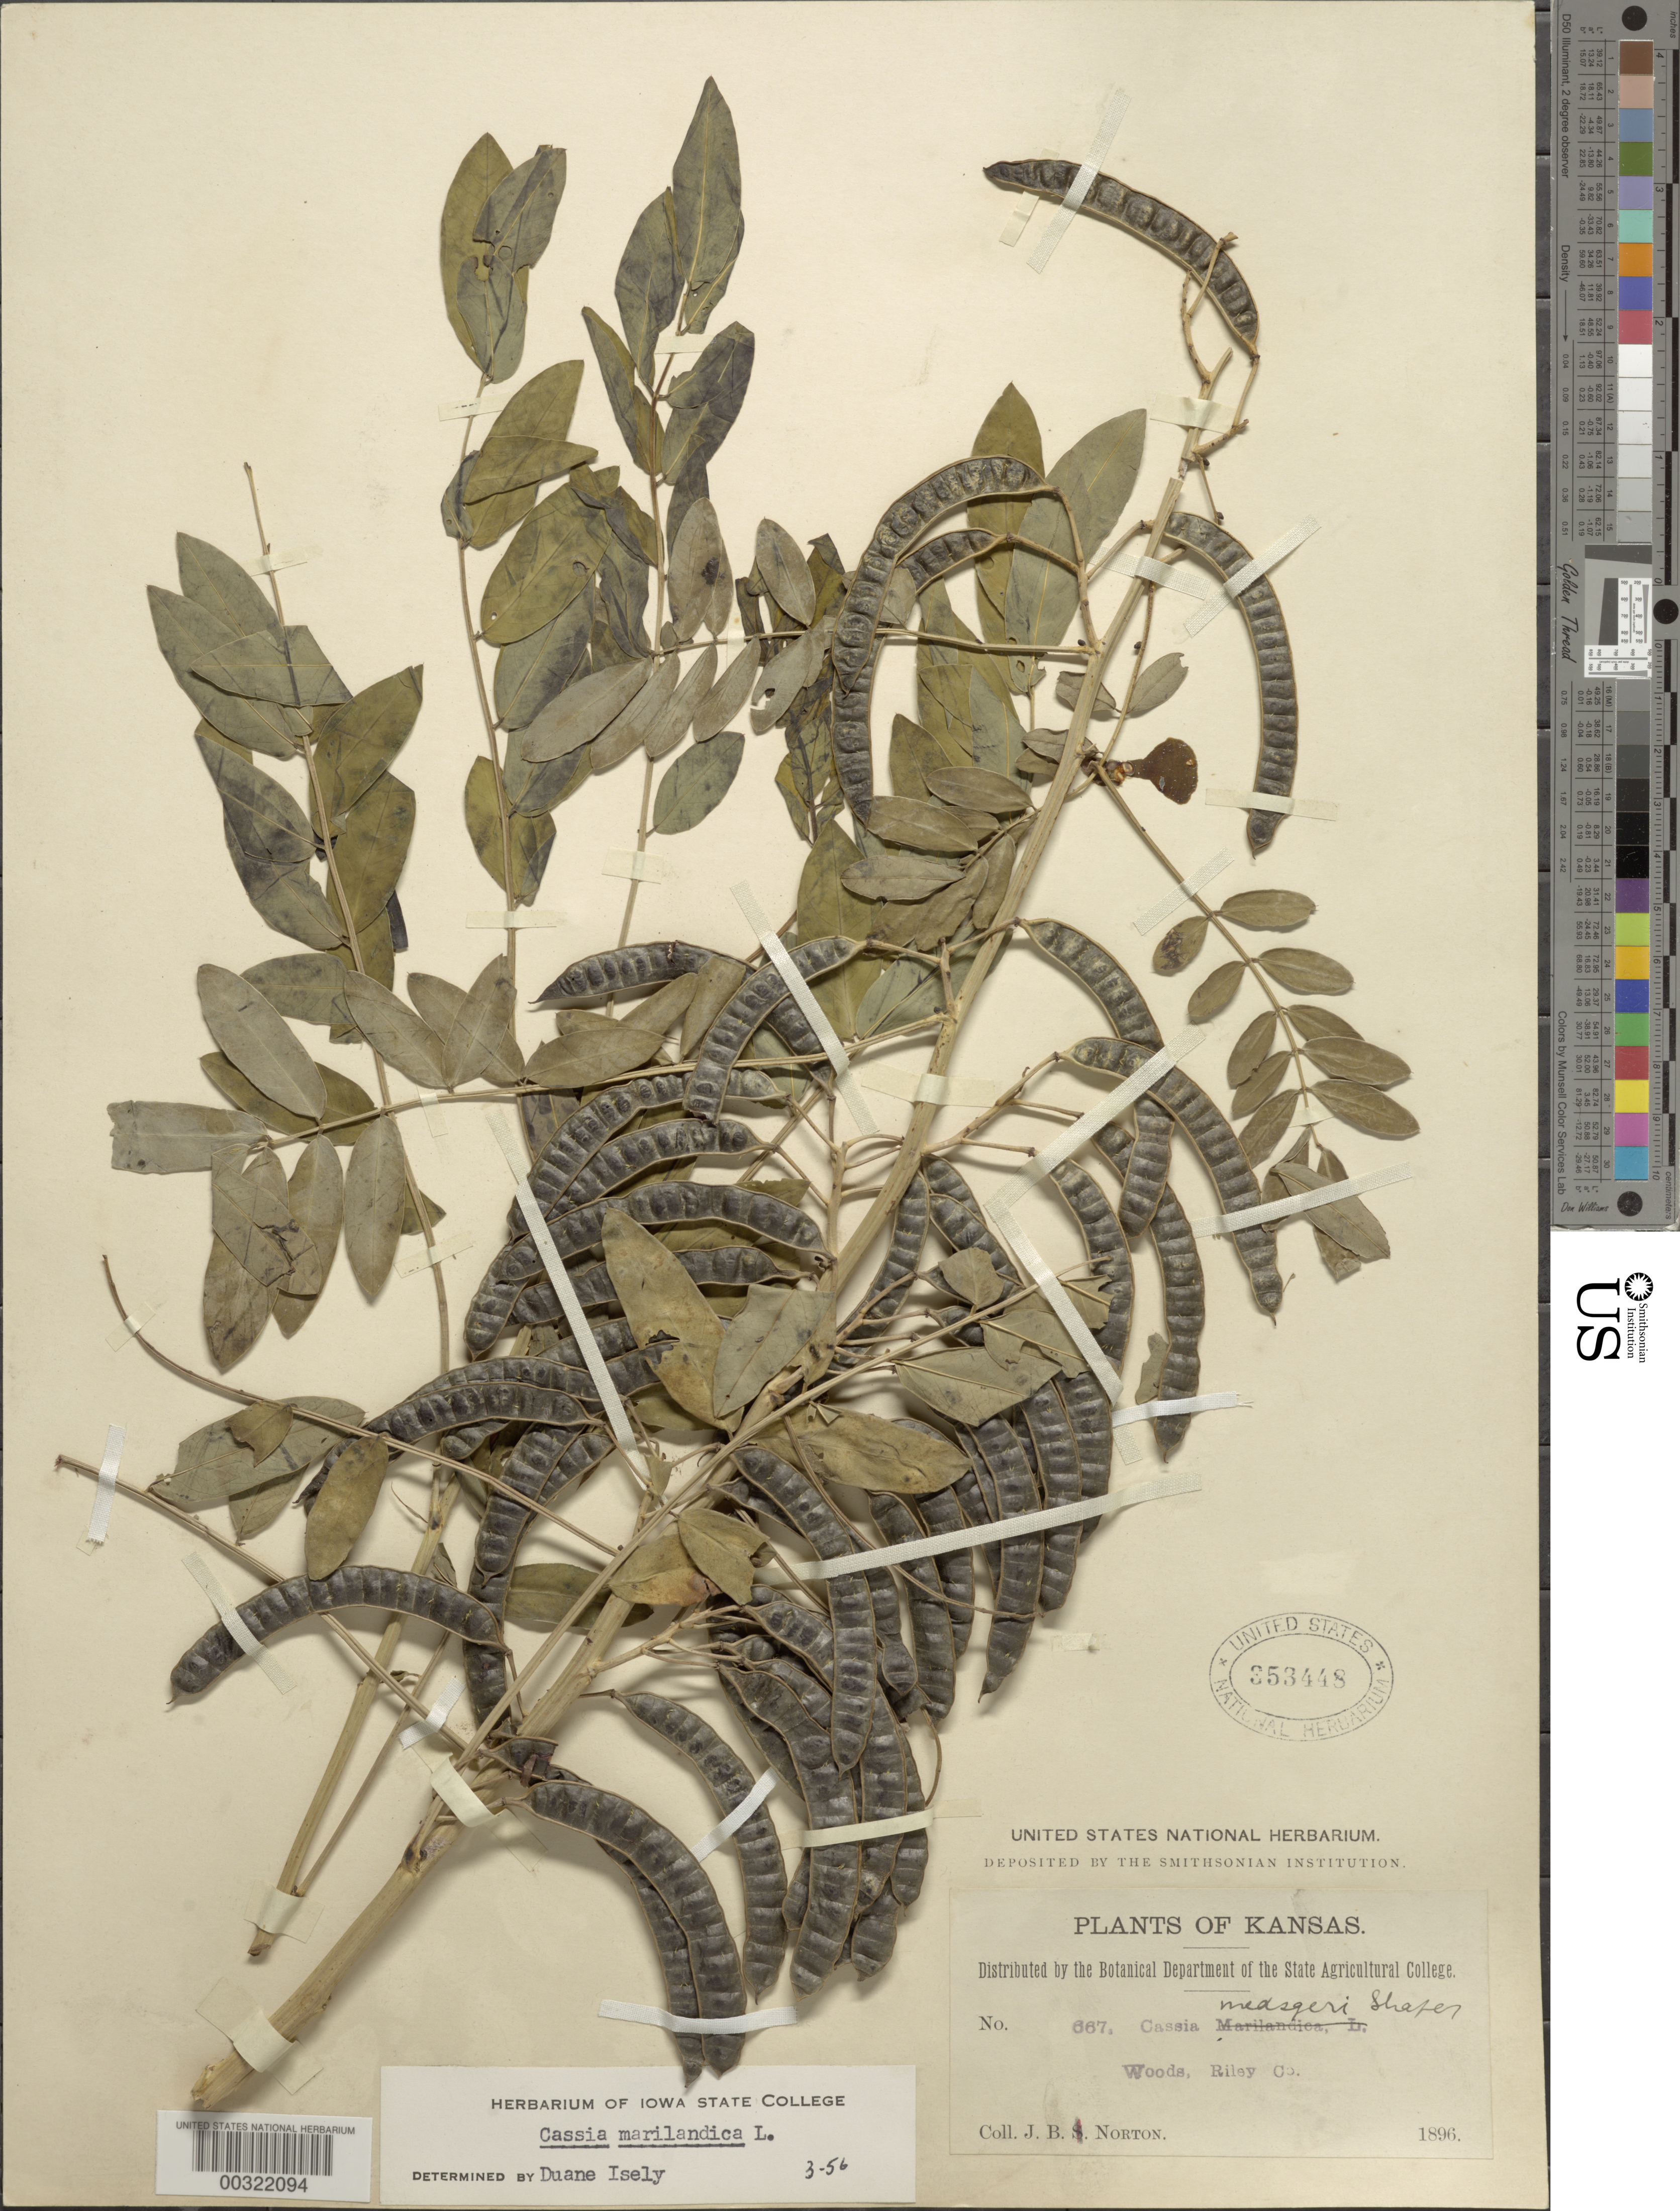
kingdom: Plantae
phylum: Tracheophyta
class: Magnoliopsida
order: Fabales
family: Fabaceae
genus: Senna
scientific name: Senna marilandica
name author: (L.) Link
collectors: J. Norton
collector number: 667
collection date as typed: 1896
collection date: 1896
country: United States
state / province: Kansas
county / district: Riley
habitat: Woods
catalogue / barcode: US 353448